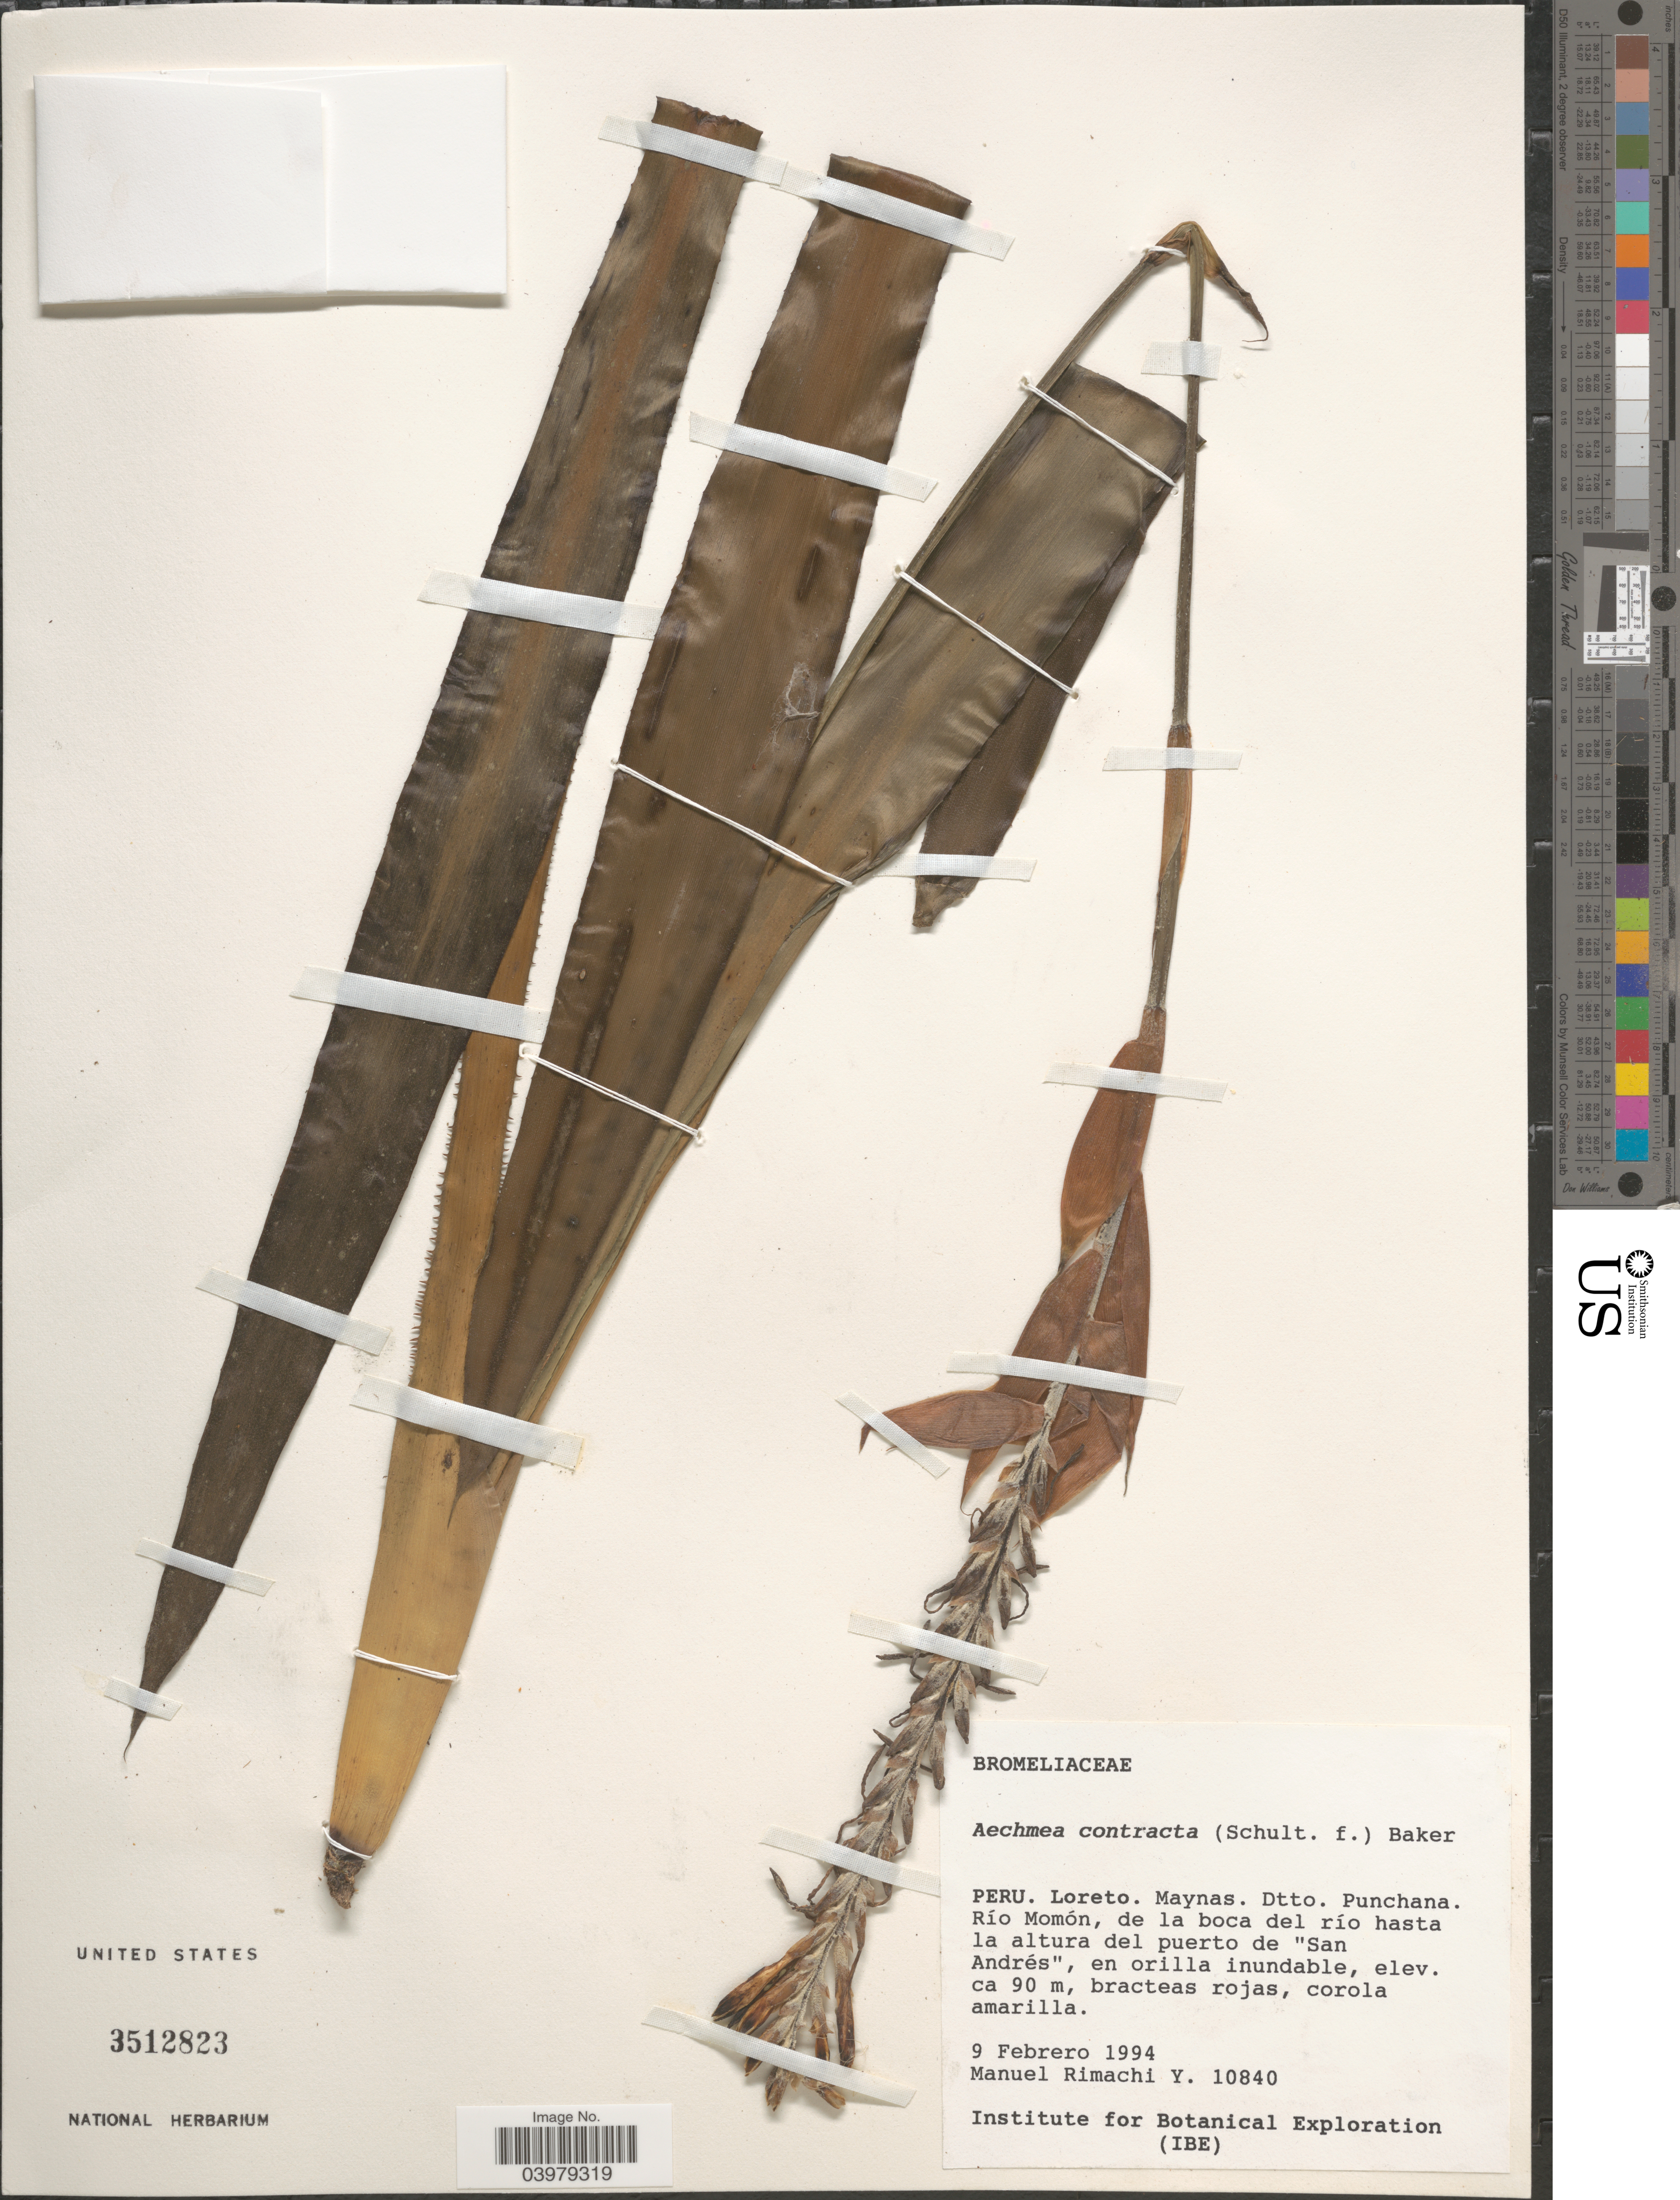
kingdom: Plantae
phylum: Tracheophyta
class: Liliopsida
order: Poales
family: Bromeliaceae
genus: Aechmea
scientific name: Aechmea contracta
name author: (Mart. ex Schult. f.) Baker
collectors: M. Rimachi Y.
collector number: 10840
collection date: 1994-02-09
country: Peru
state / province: Loreto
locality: Maynas. Dtto. Punchana. Río Momón, de la boca del río hasta la altura del puerto de "San Andrés".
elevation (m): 90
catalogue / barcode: US 3512823